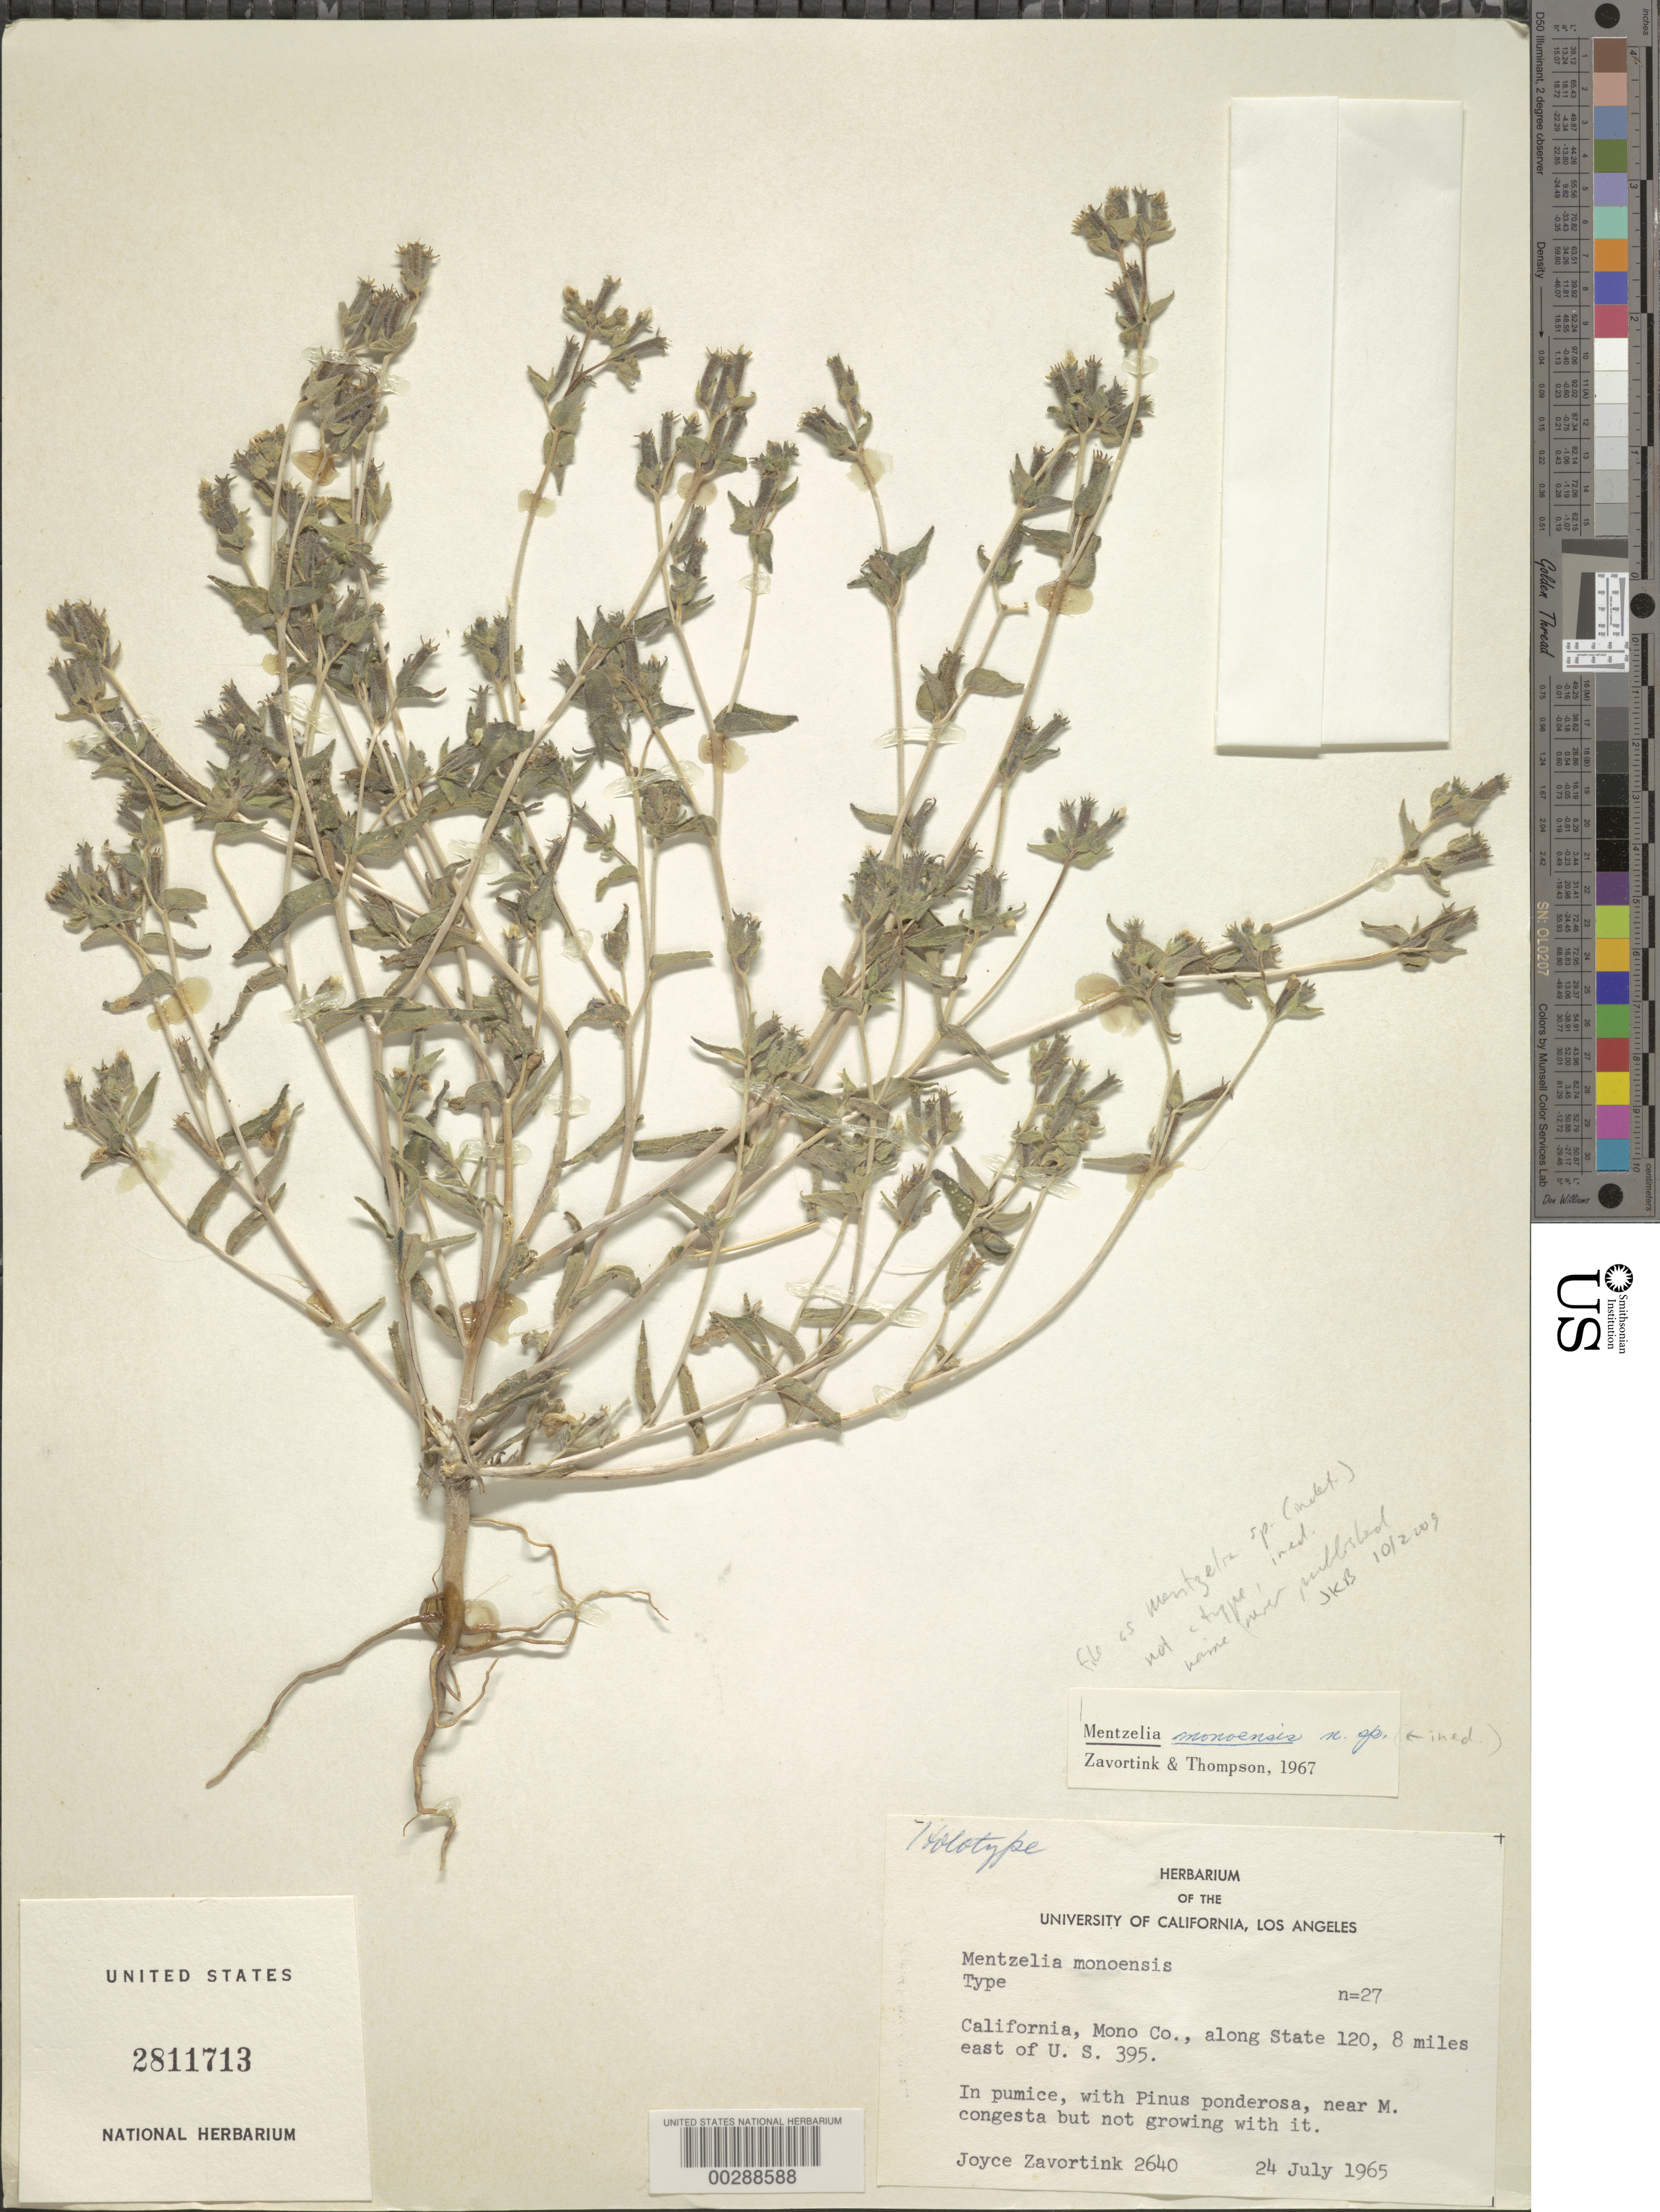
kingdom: Plantae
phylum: Tracheophyta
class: Magnoliopsida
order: Cornales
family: Loasaceae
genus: Mentzelia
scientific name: Mentzelia sp.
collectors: J. E. Zavortink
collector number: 2640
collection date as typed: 24 Jul 1965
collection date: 1965-07-24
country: United States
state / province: California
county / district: Mono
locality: Along state 120, 8 mi E of U.S. 395.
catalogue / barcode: US 2811713